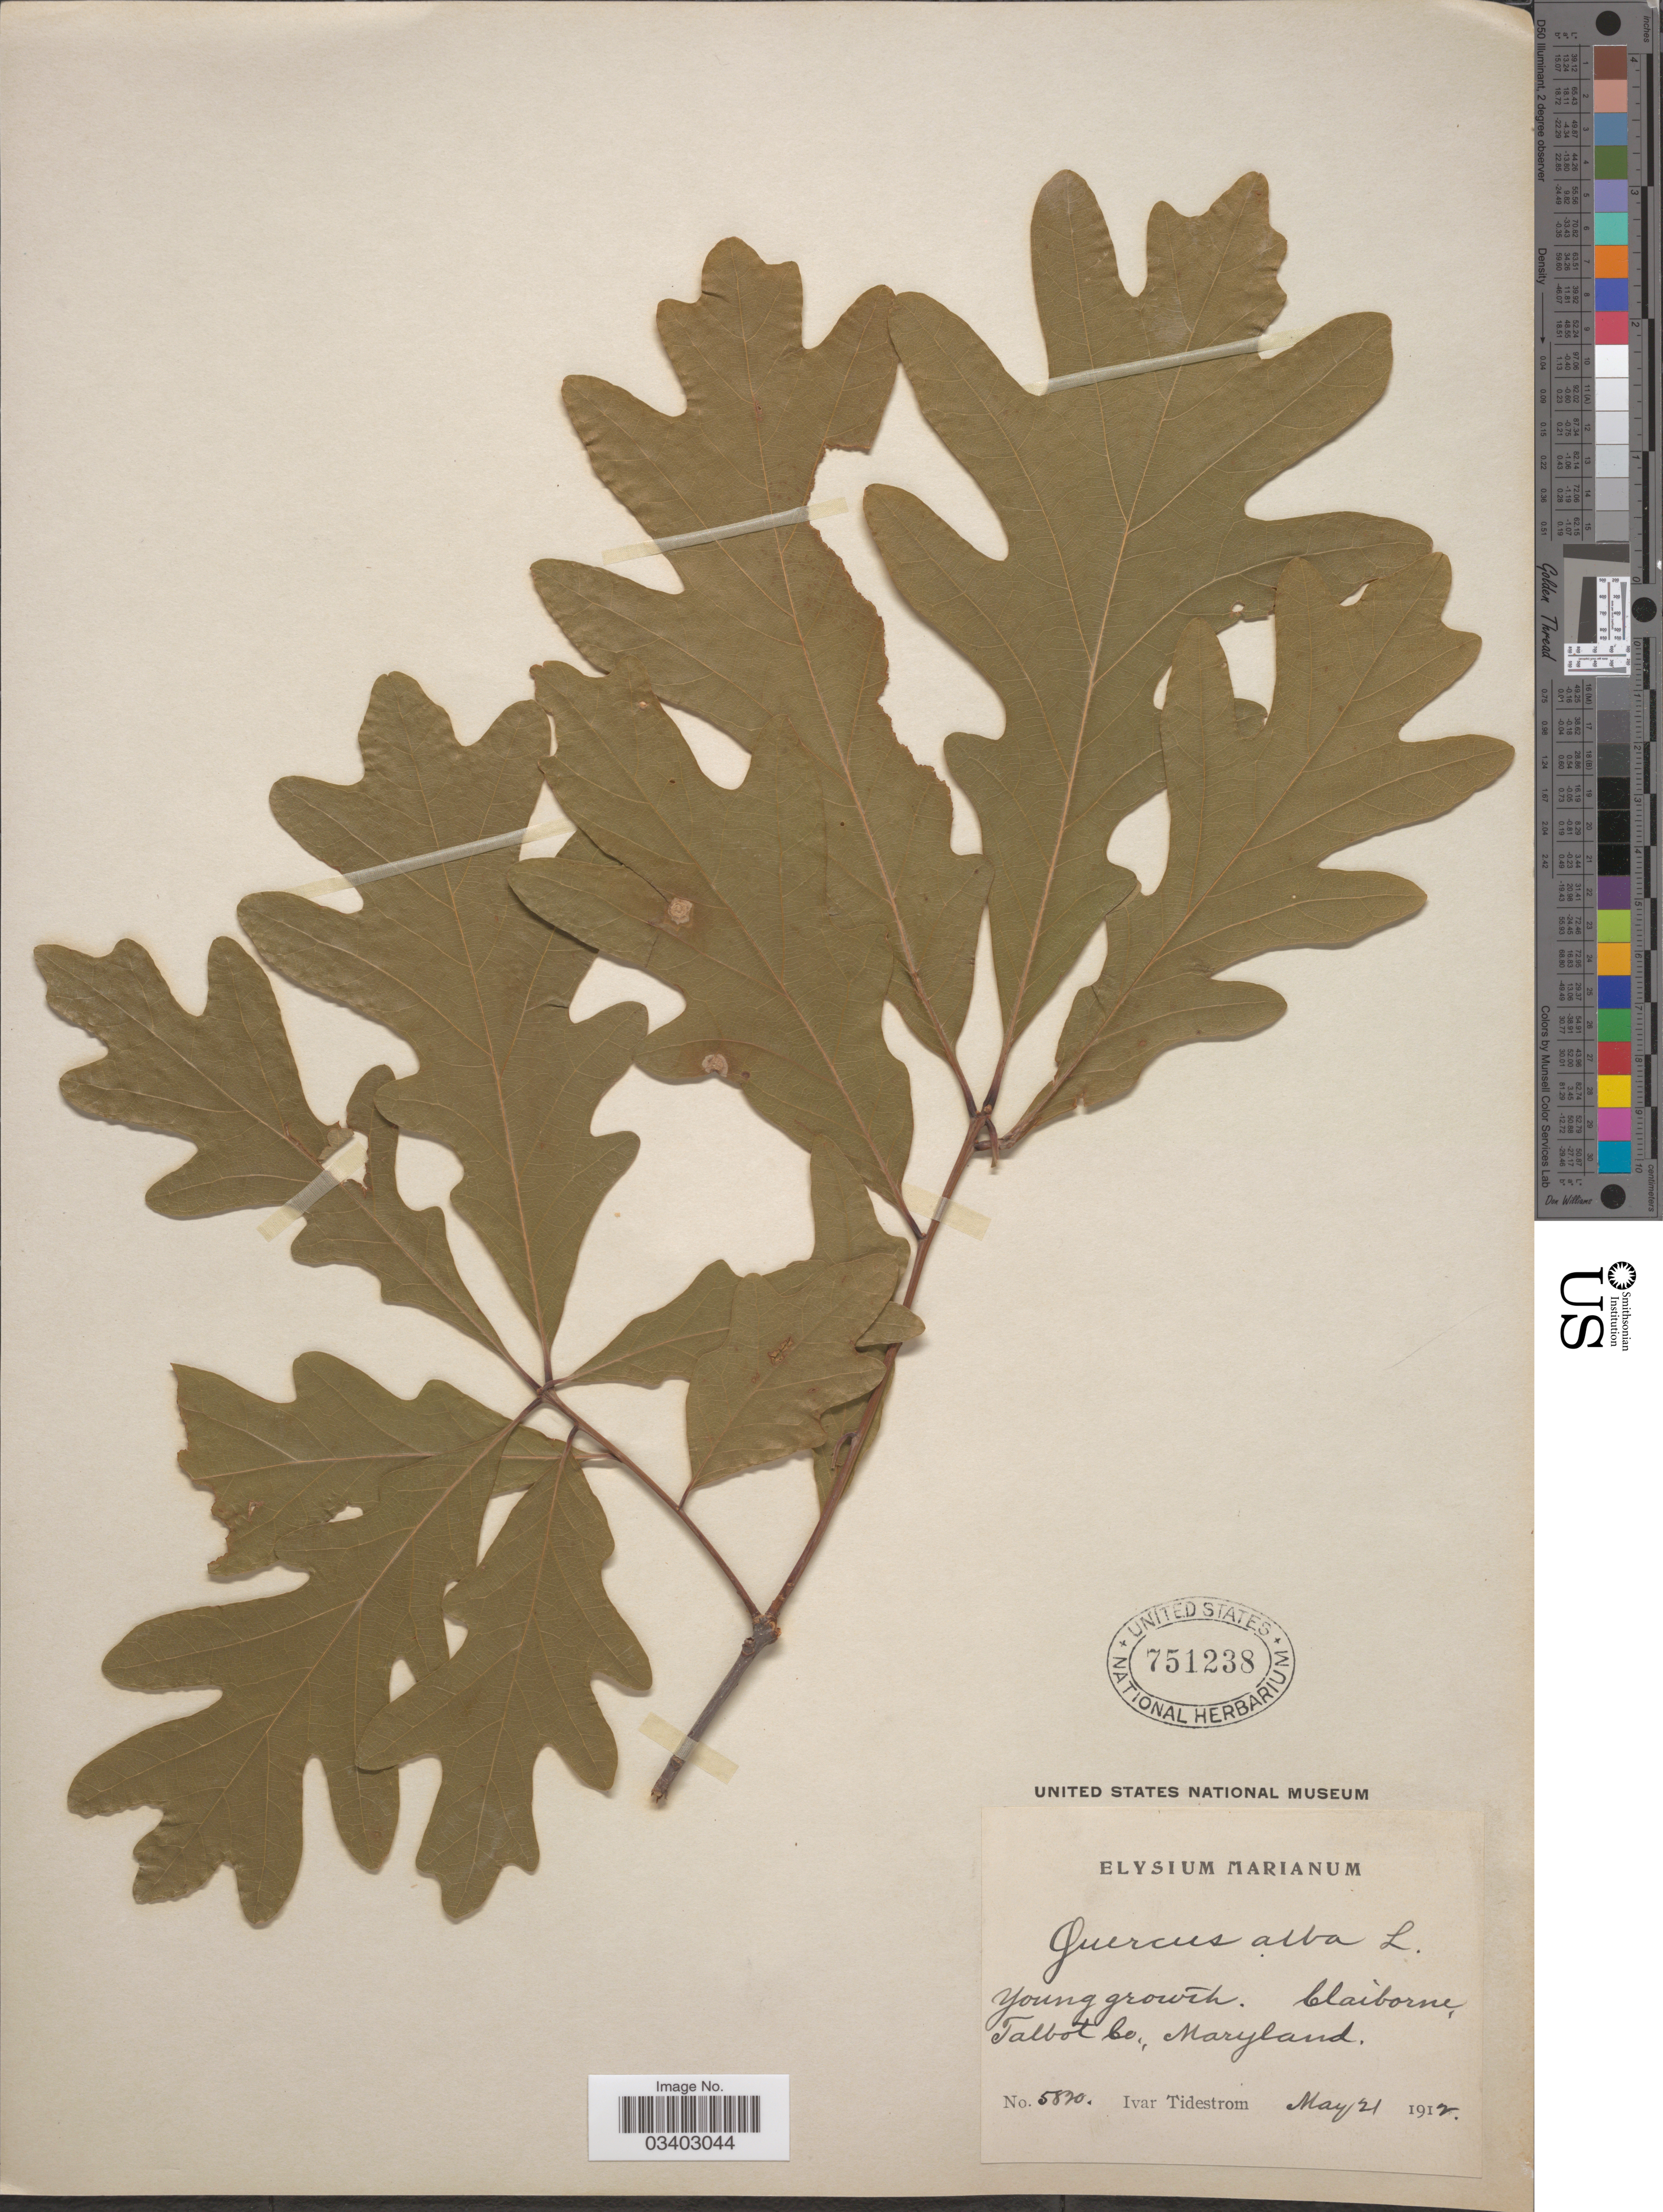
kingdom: Plantae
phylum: Tracheophyta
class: Magnoliopsida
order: Fagales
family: Fagaceae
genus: Quercus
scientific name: Quercus alba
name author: L.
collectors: I. F. Tidestrom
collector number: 5820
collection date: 1912-05-21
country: United States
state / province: Maryland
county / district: Talbot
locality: Claiborne, Talbot Co.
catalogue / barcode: US 751238